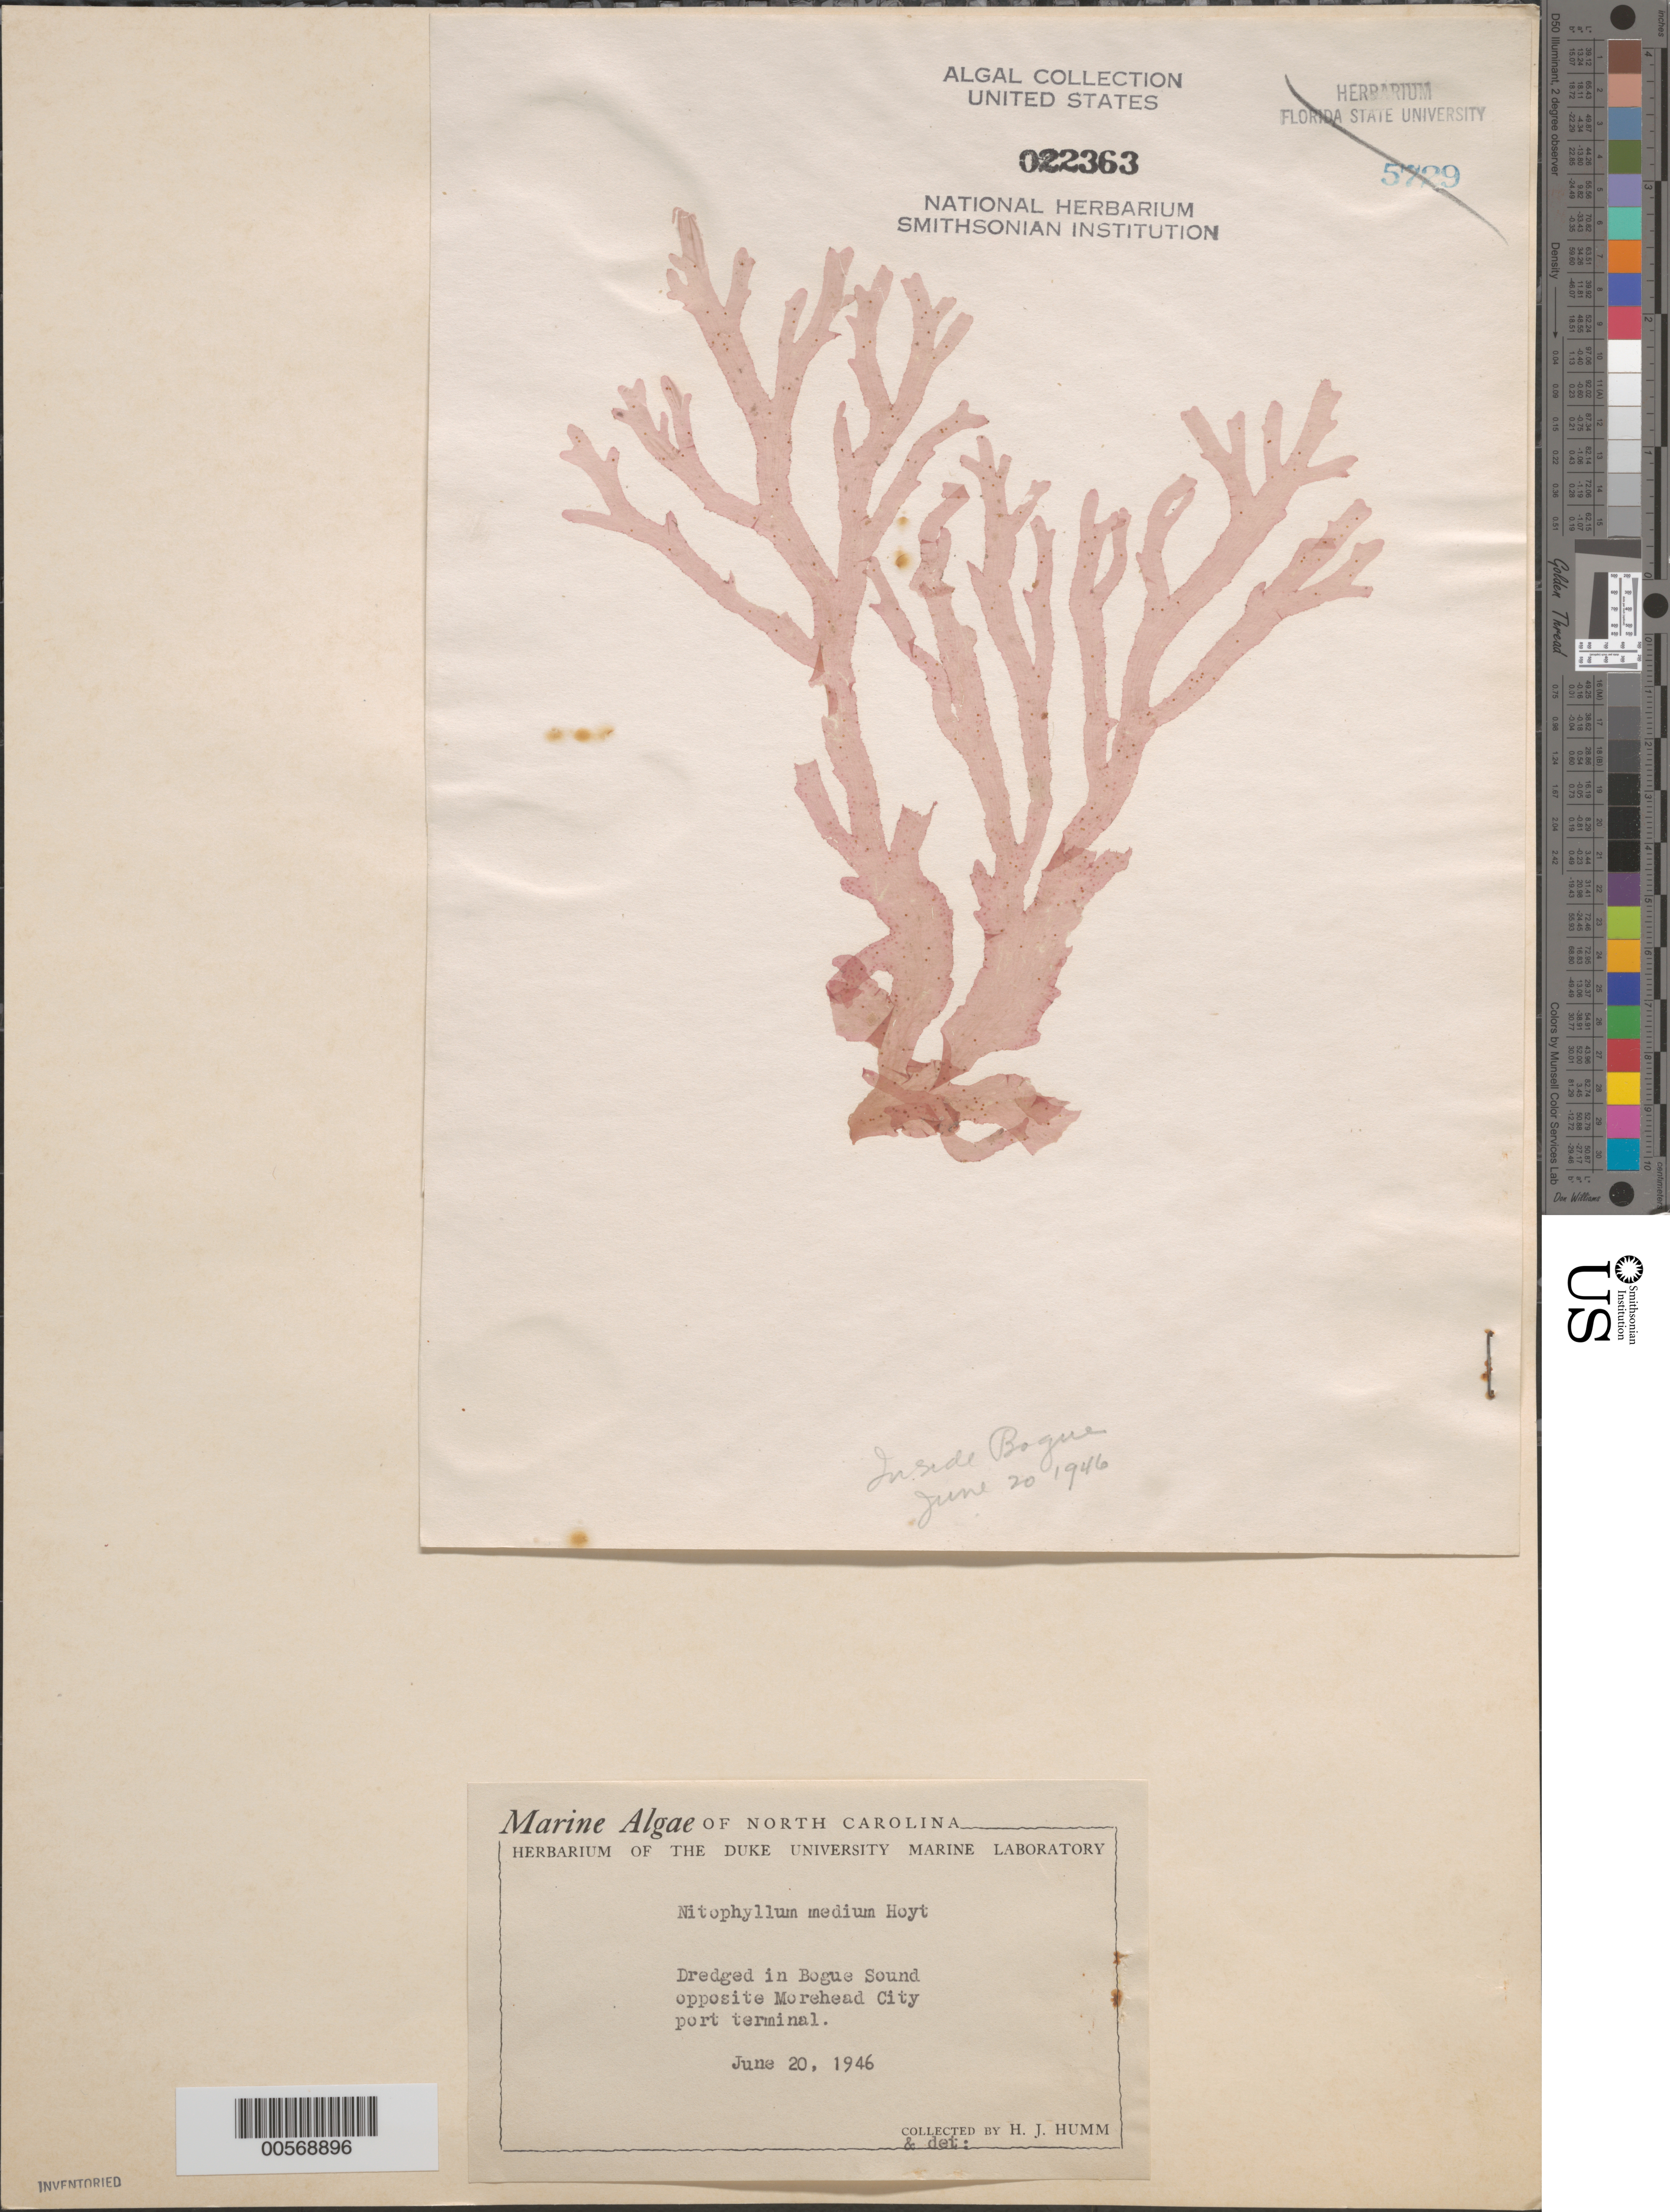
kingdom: Plantae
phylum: Rhodophyta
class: Florideophyceae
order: Ceramiales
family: Delesseriaceae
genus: Radicilingua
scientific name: Radicilingua media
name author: (Hoyt) Wolf et al.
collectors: H. J. Humm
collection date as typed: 20 Jun 1946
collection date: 1946-06-20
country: United States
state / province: North Carolina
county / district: Carteret County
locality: Bogue Sound opposite Morehead City Port Terminal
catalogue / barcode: US 22363